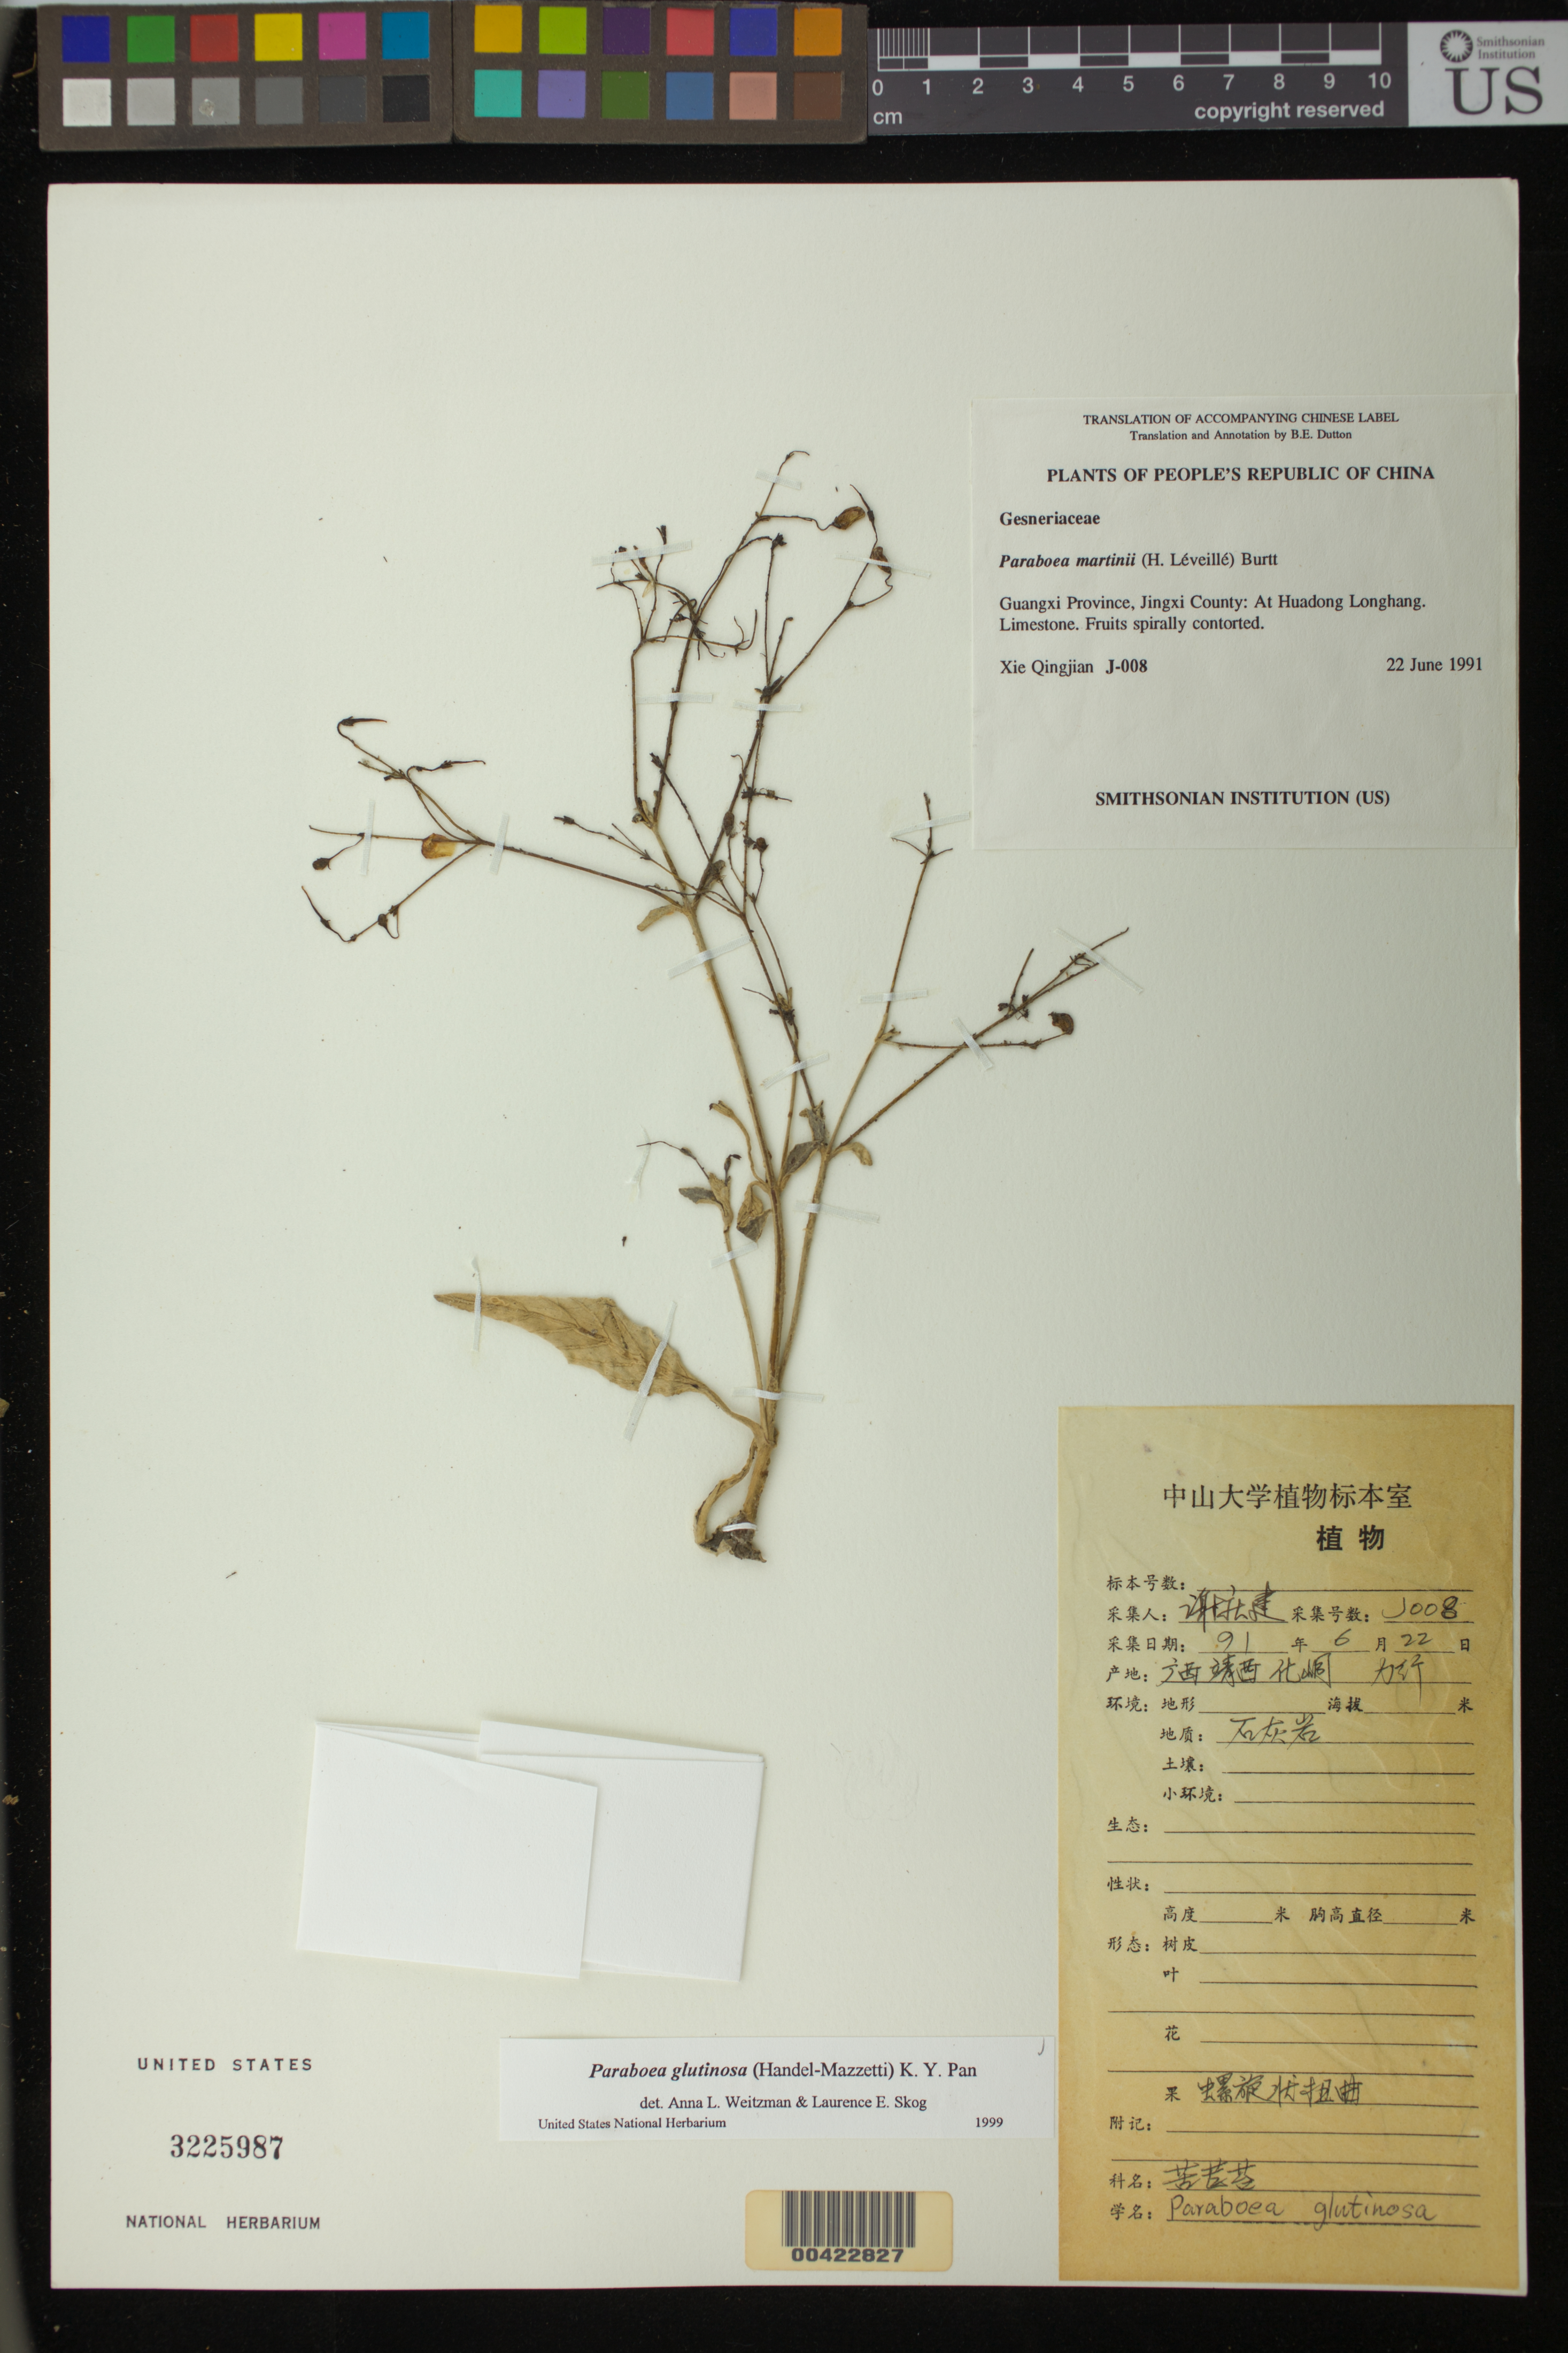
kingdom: Plantae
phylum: Tracheophyta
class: Magnoliopsida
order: Lamiales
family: Gesneriaceae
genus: Paraboea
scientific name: Paraboea glutinosa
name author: (Hand.-Mazz.) K.Y. Pan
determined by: Weitzman, A. L.; Skog, L. E.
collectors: Q. Xie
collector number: J-008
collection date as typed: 22 Jun 1991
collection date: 1991-06-22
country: China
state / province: Guangxi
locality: Jingxi co., At huadong longhang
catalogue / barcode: US 3225987